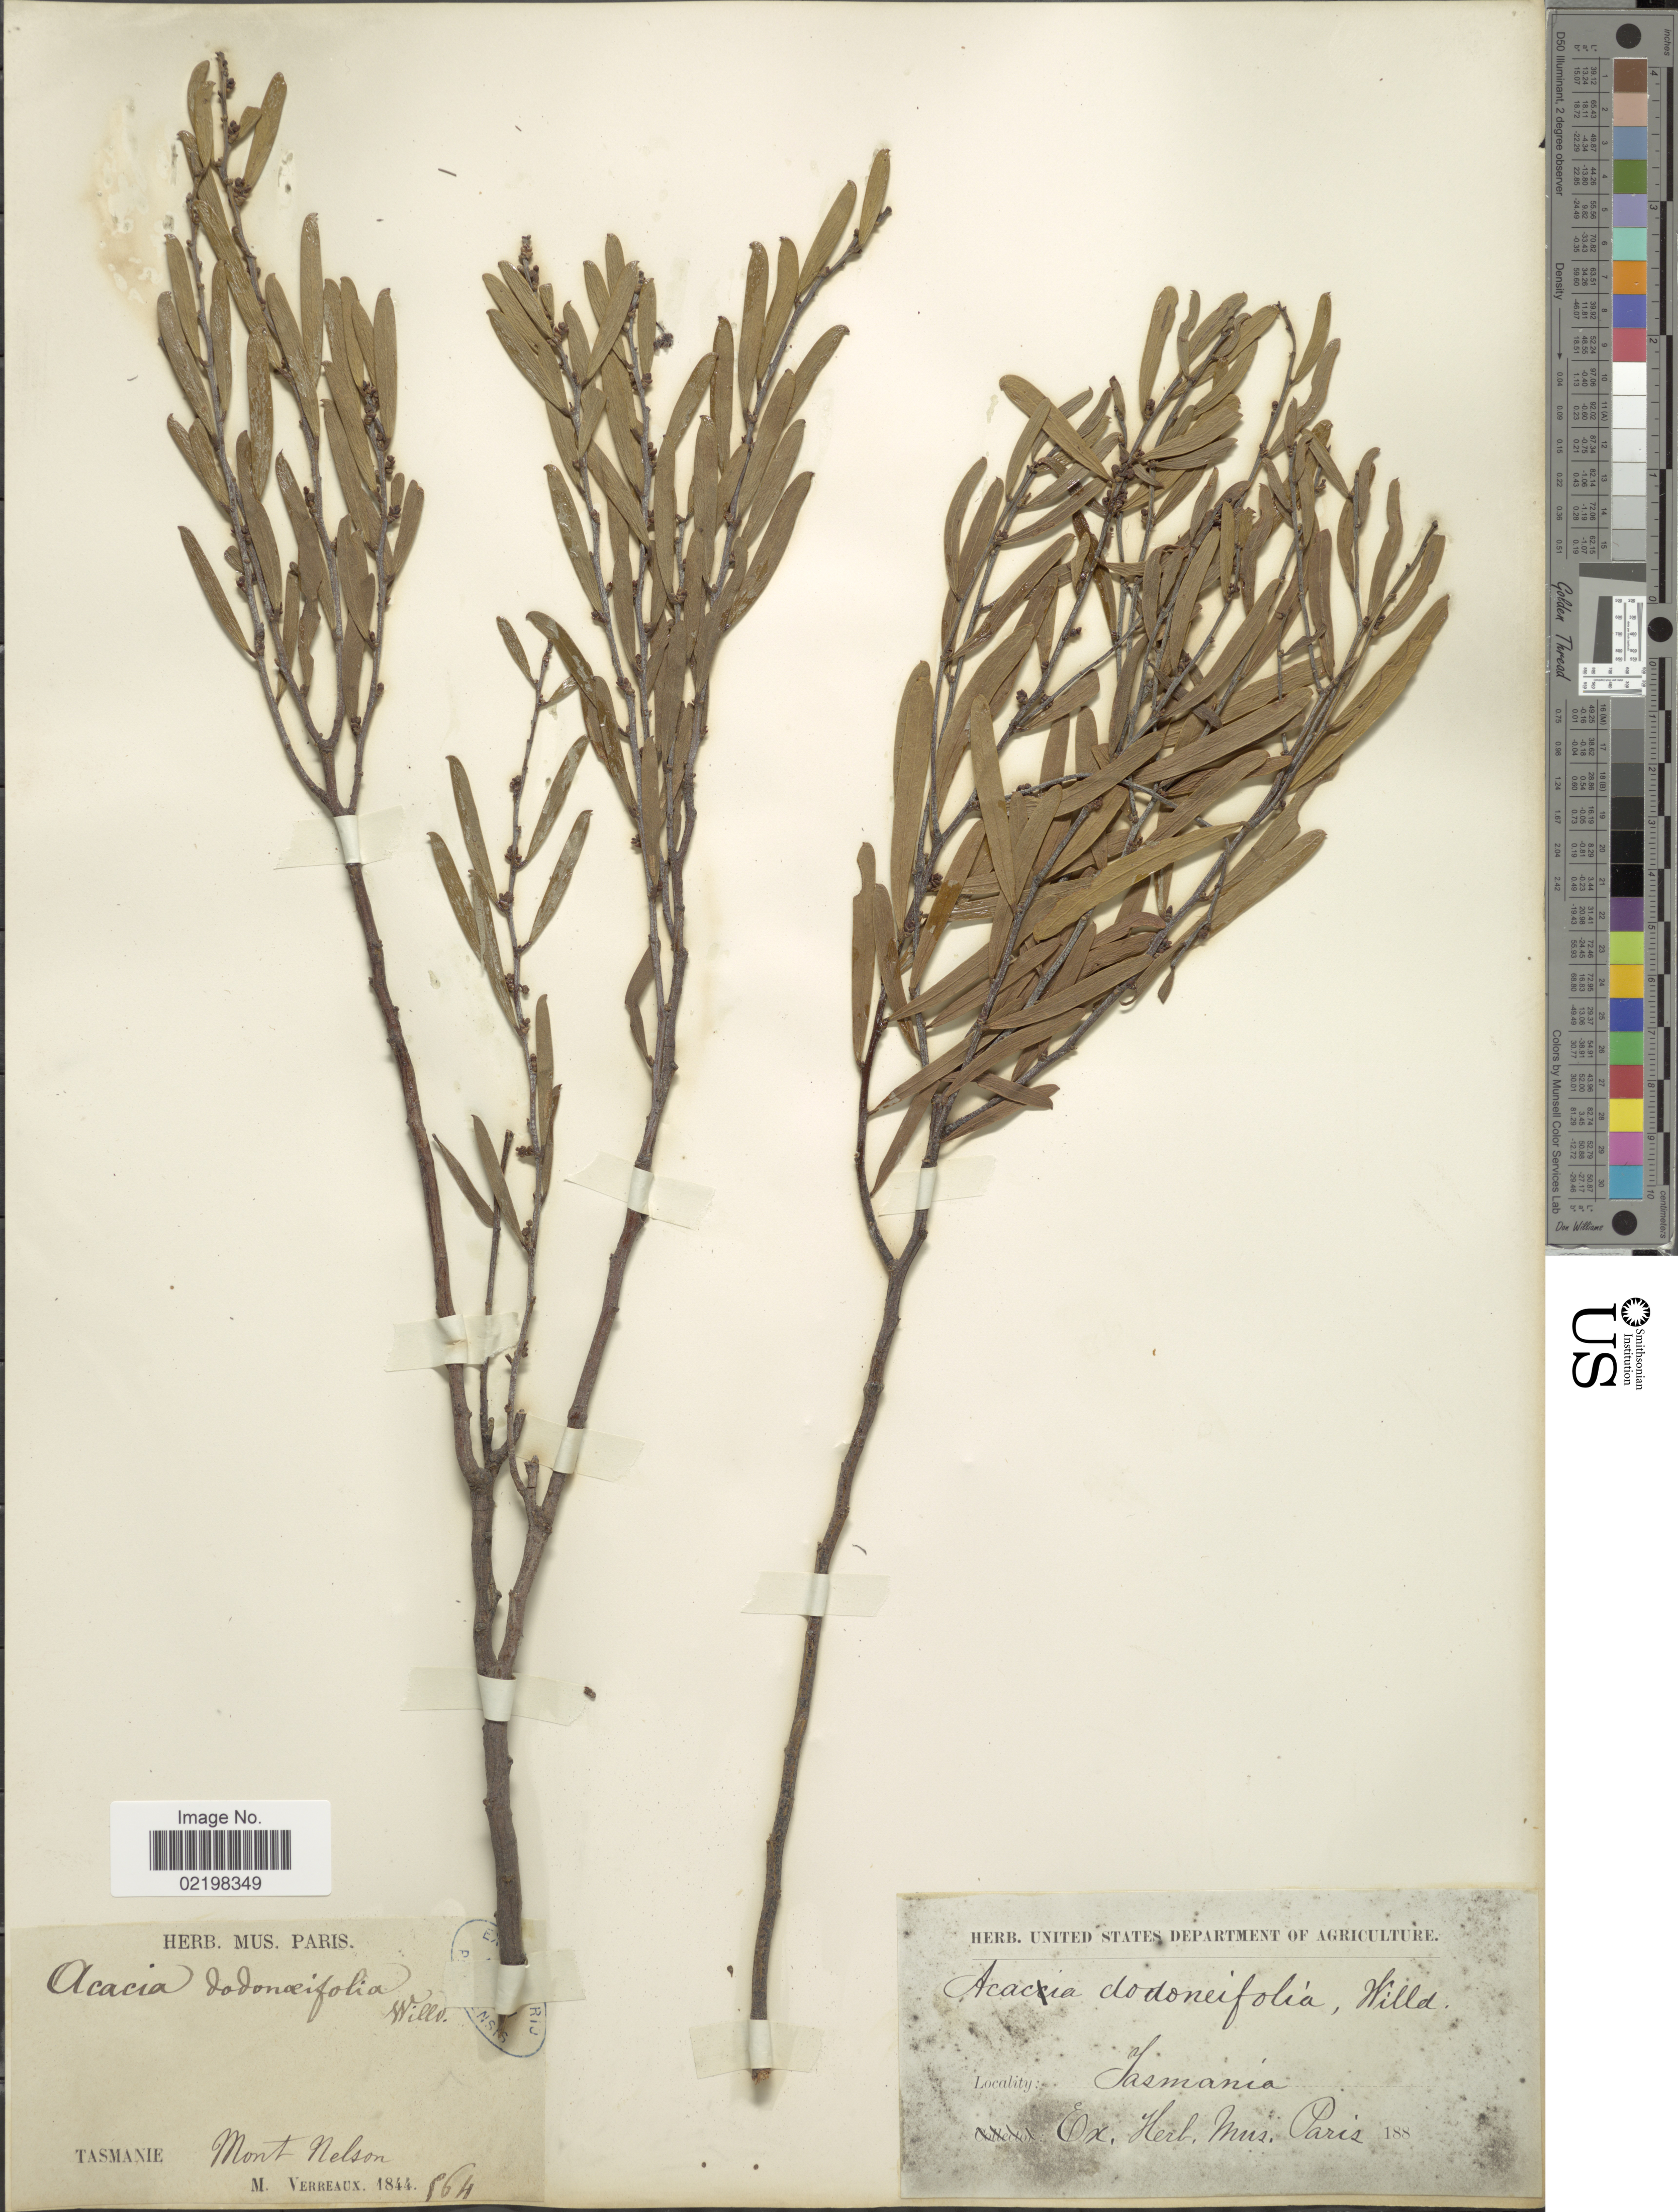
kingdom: Plantae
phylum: Tracheophyta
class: Magnoliopsida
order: Fabales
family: Fabaceae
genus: Acacia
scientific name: Acacia dodonaeifolia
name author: (Pers.) Balb.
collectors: M. Verreaux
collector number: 564*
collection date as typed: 188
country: Australia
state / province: Tasmania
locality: Tasmanie, Mont Nelson.